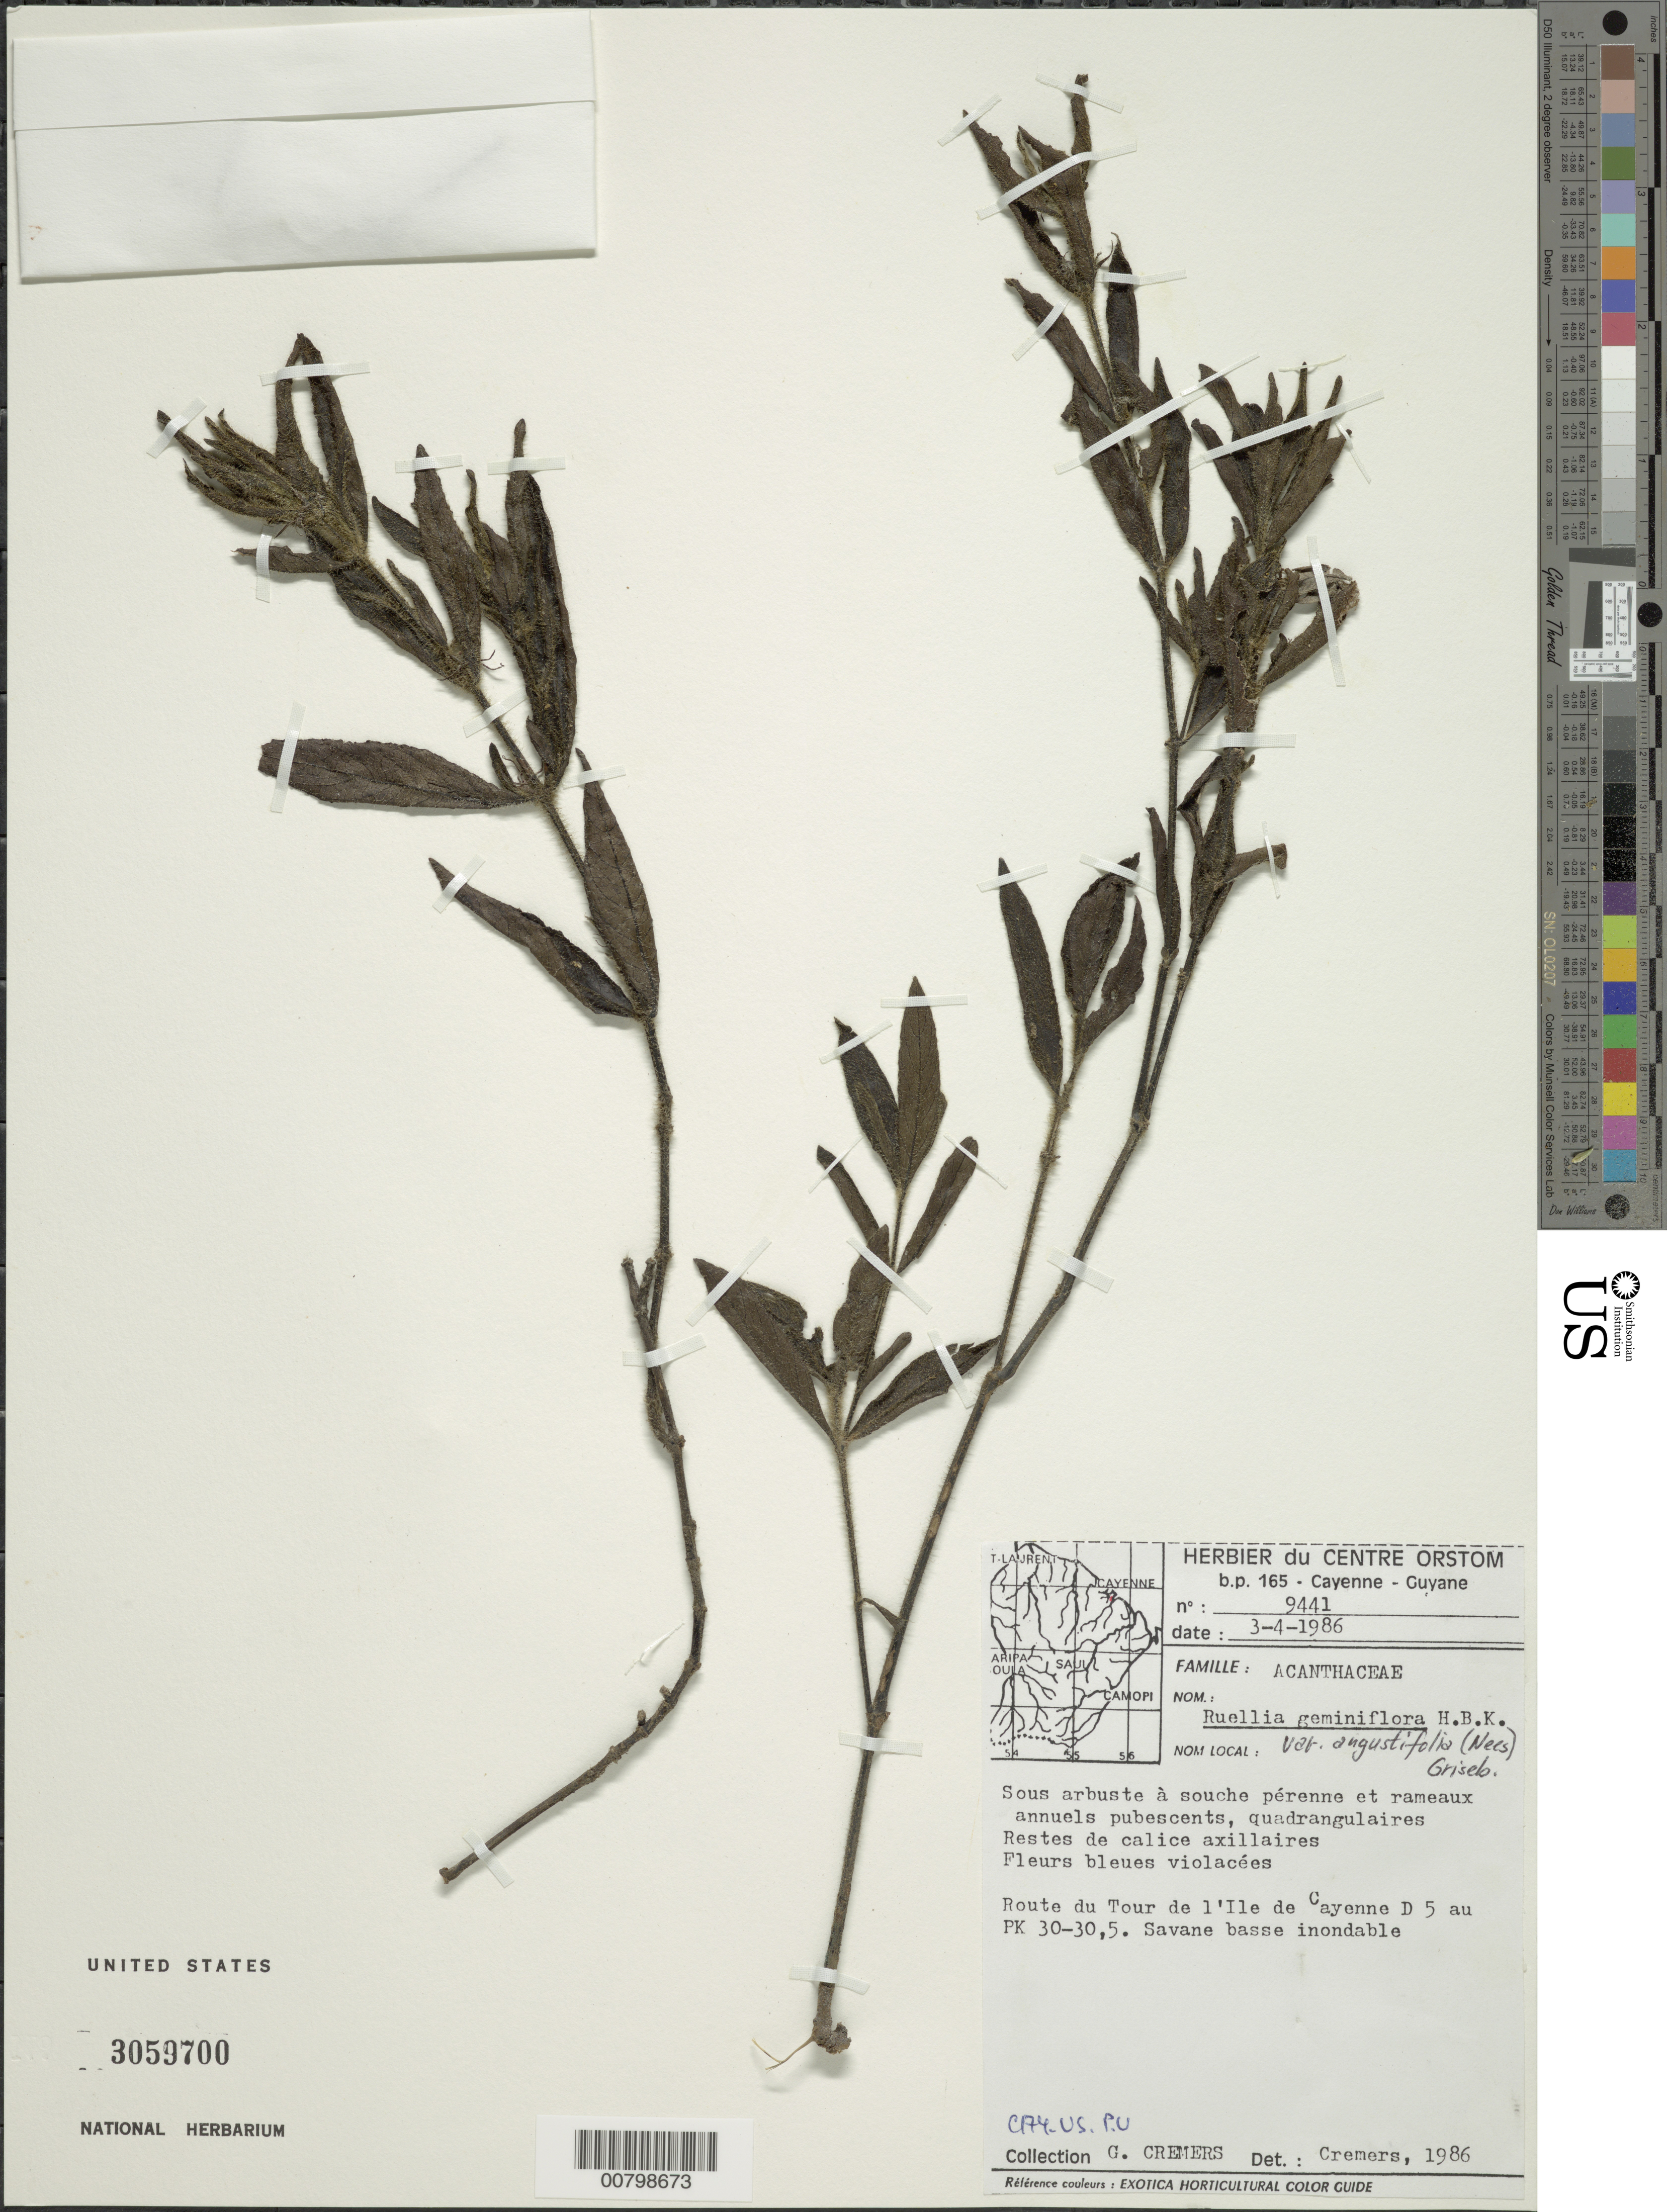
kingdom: Plantae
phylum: Tracheophyta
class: Magnoliopsida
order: Lamiales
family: Acanthaceae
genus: Ruellia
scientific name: Ruellia geminiflora var. angustifolia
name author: (Nees) Griseb.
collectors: G. Cremers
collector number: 9441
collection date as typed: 3-Apr-86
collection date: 1986-04-03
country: French Guiana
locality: Ile de Cayenne, route du Tour, D 5 au PK 30-30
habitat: Savane basse inondable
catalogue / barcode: US 3059700